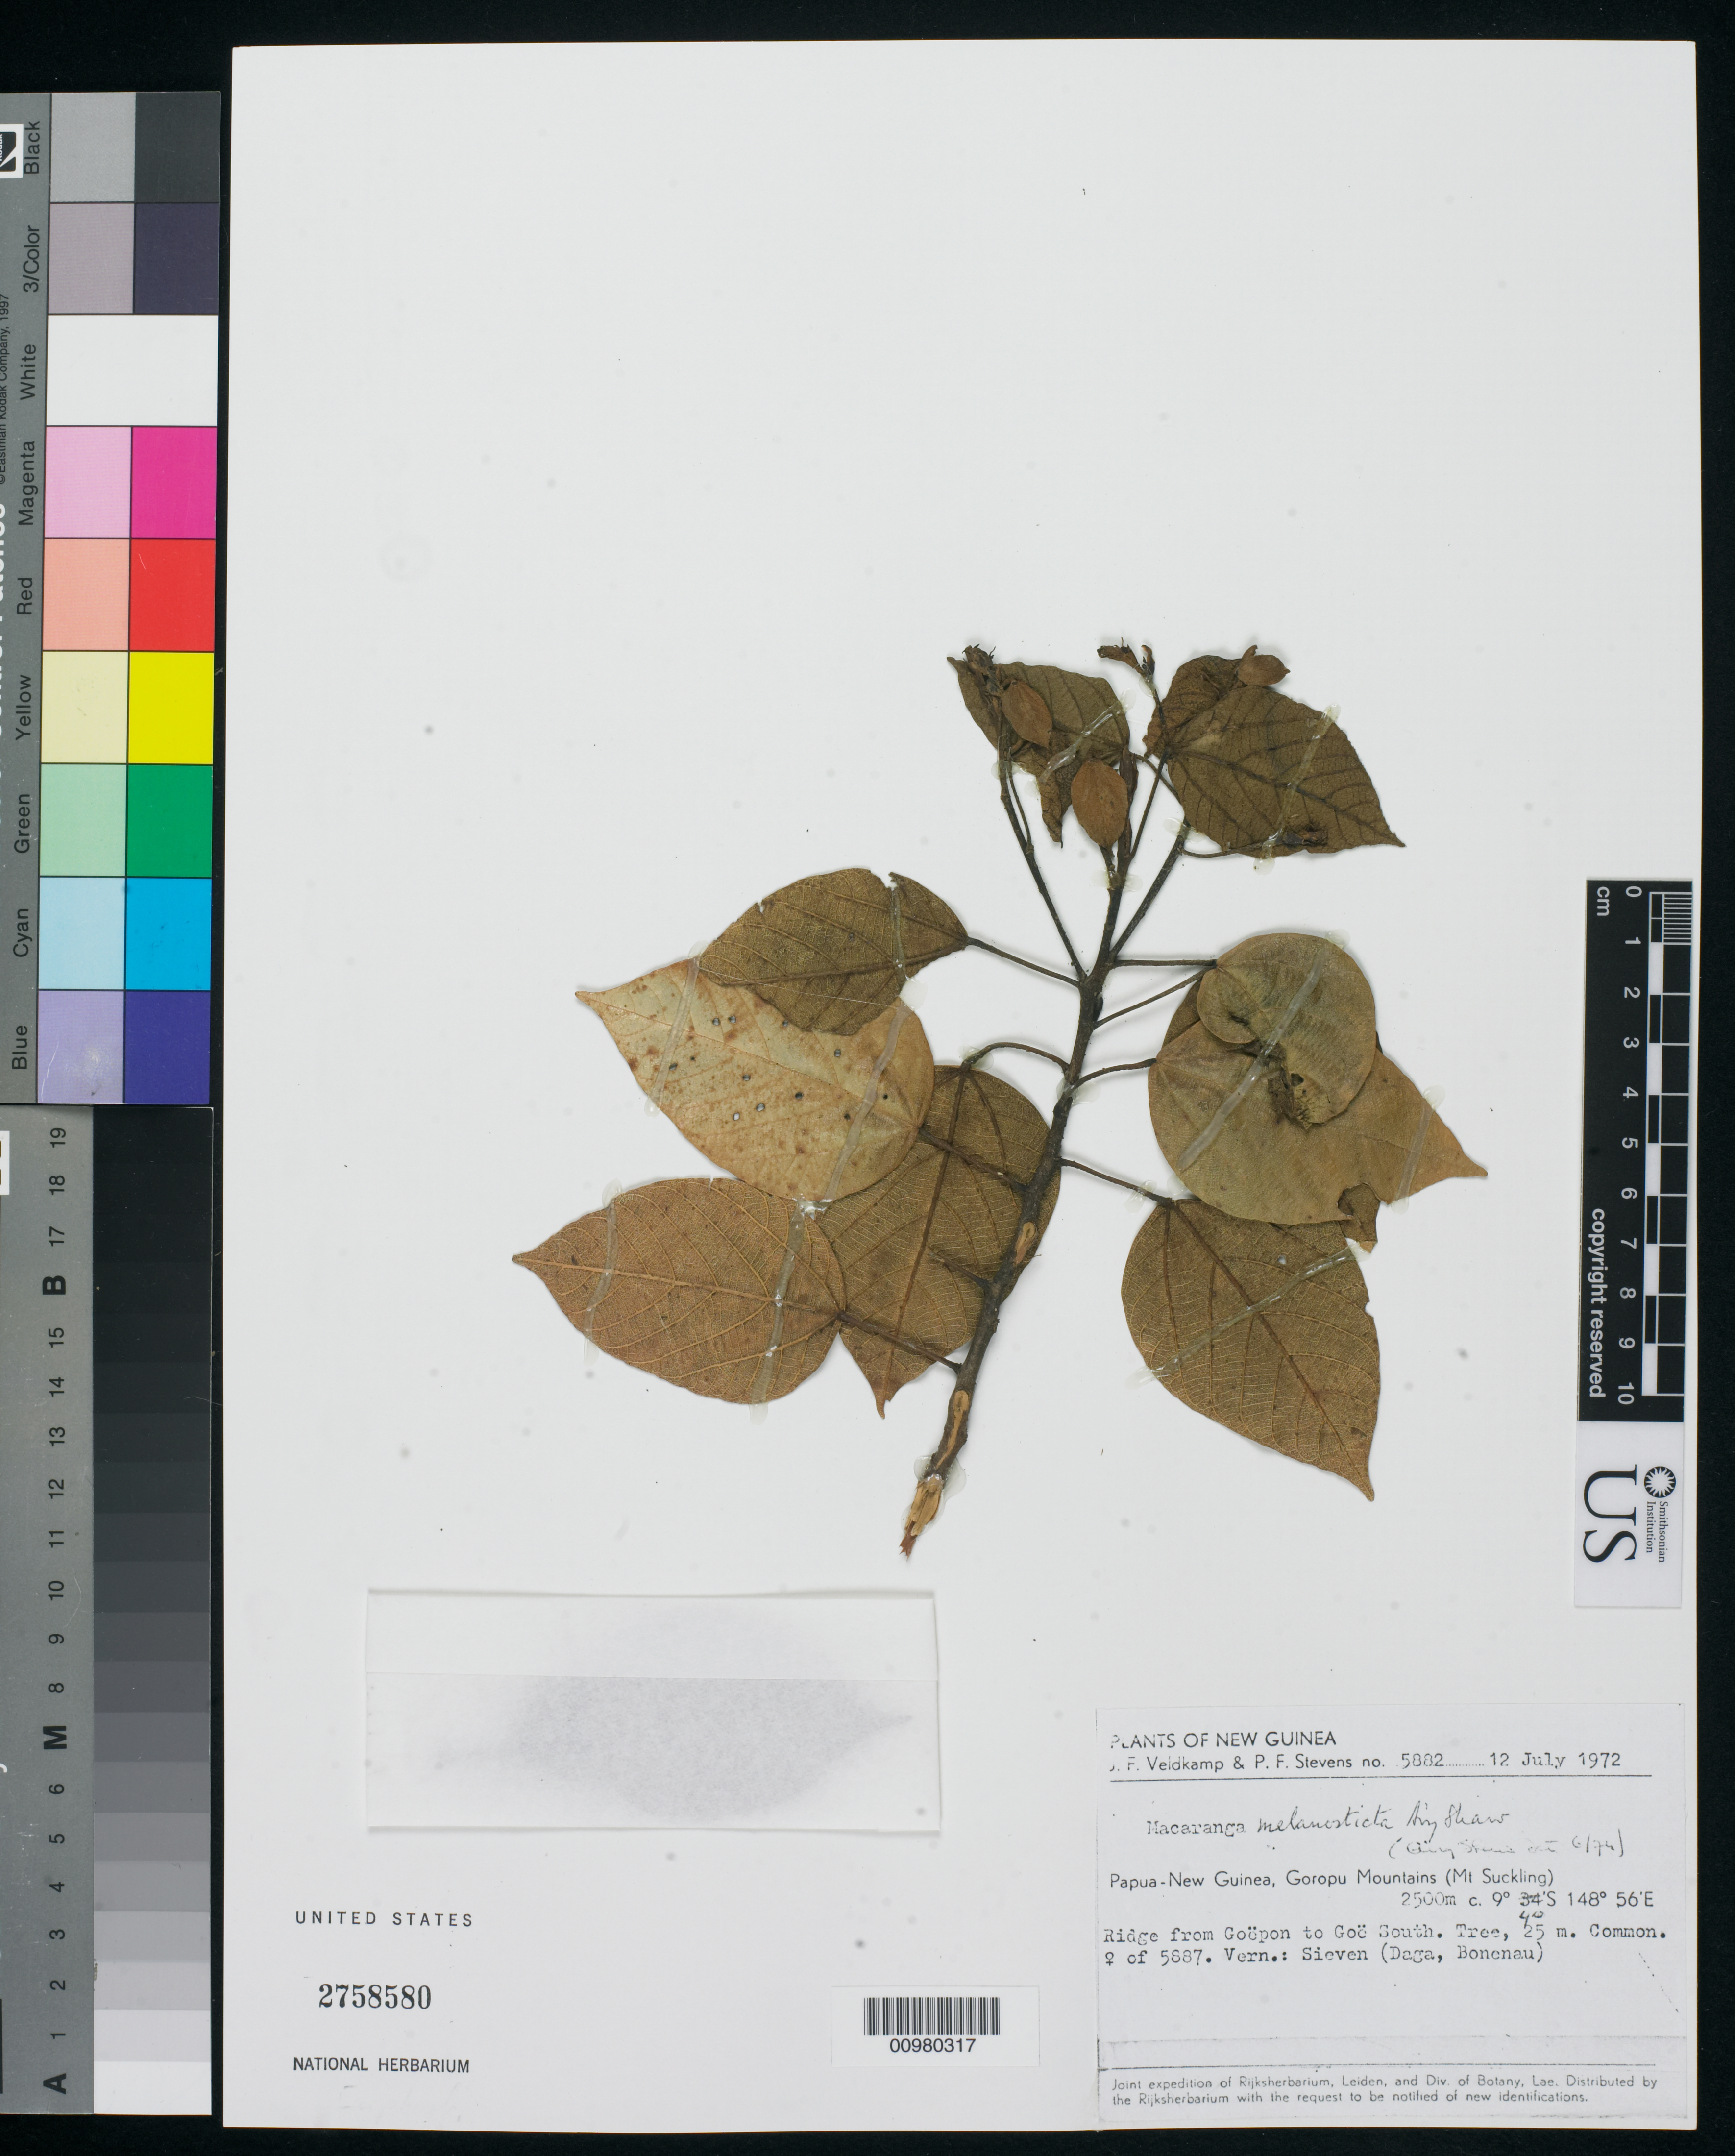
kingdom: Plantae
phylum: Tracheophyta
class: Magnoliopsida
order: Malpighiales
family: Euphorbiaceae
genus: Macaranga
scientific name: Macaranga melanosticta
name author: Airy Shaw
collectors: J. F. Veldkamp & P. F. Stevens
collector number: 5882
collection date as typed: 12 Jul 1972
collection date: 1972-07-12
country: Papua New Guinea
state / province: Northern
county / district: Tufi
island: New Guinea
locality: Goropu Mountains (Mt Suckling). Ridge from Goepon to Goe South.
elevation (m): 2500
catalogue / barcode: US 2758580